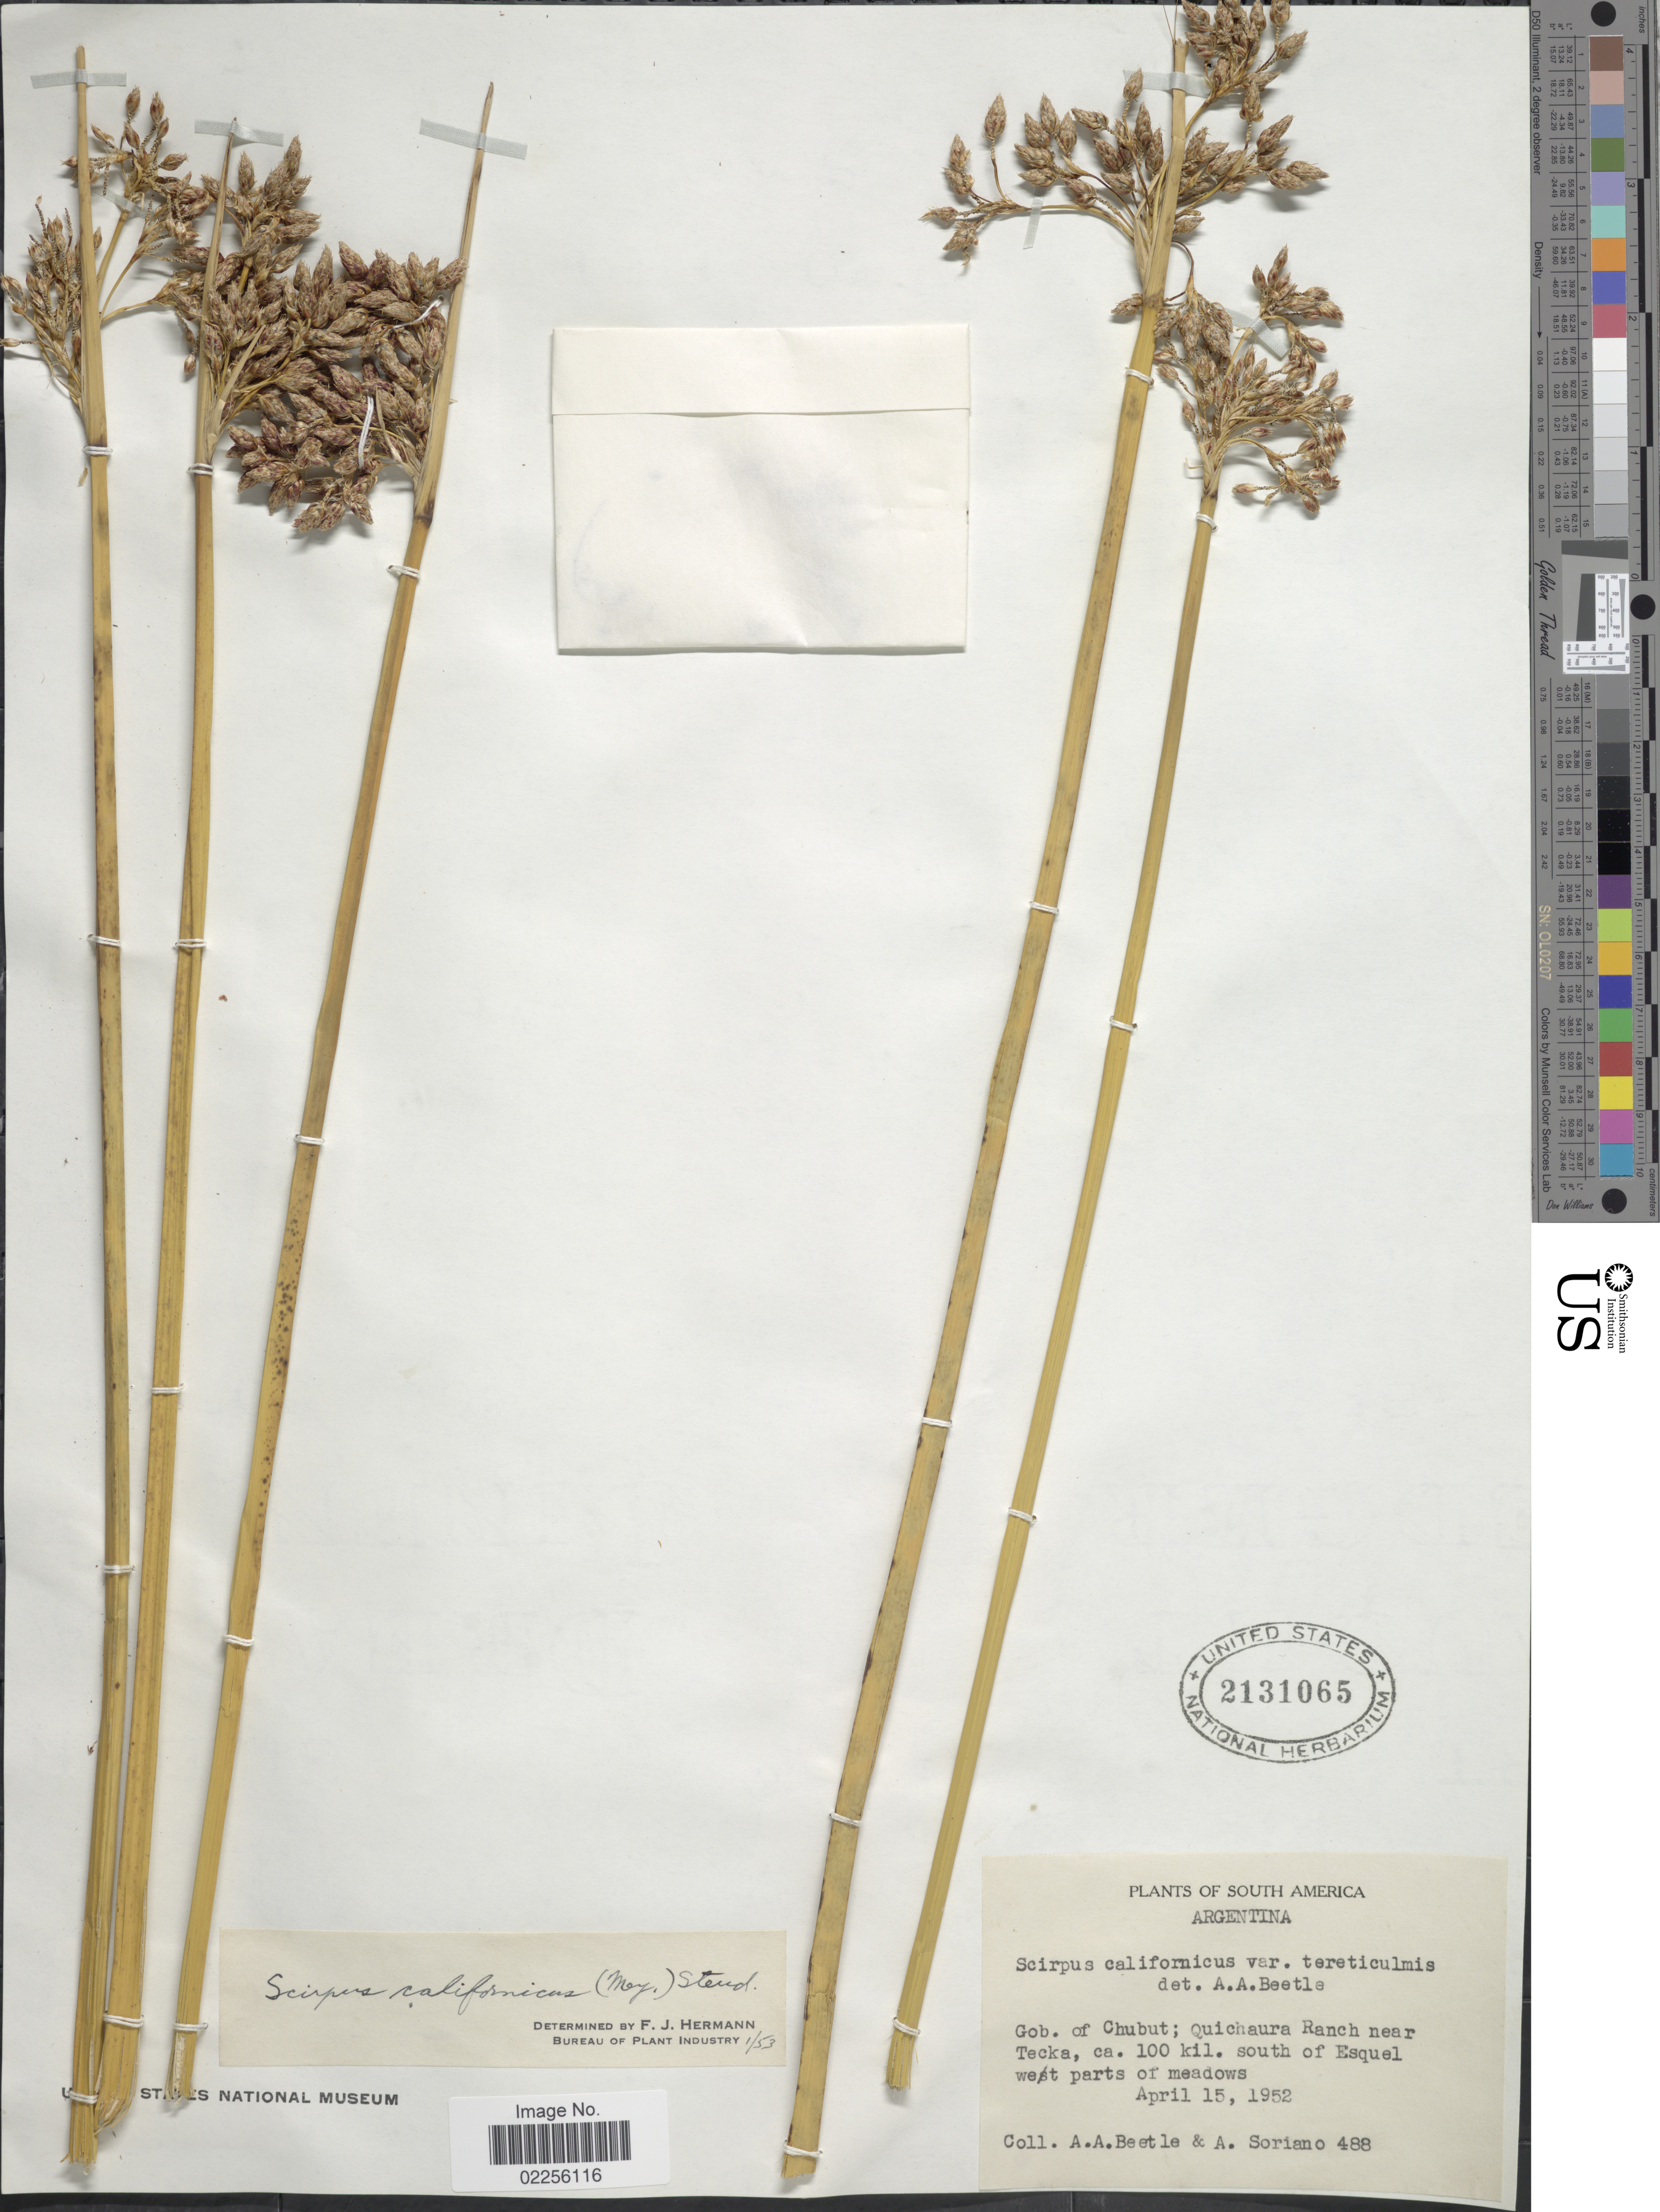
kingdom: Plantae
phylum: Tracheophyta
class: Liliopsida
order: Poales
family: Cyperaceae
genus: Schoenoplectus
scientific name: Schoenoplectus californicus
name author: (C.A. Mey.) Soják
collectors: A. A. Beetle & A. Soriano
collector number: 488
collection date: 1952-04-15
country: Argentina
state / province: Chubut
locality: Gob. of Chubut; Quichaura Ranch near Tecka, aca 100 kil south of Esquel wet parts of meadows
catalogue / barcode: US 2131065